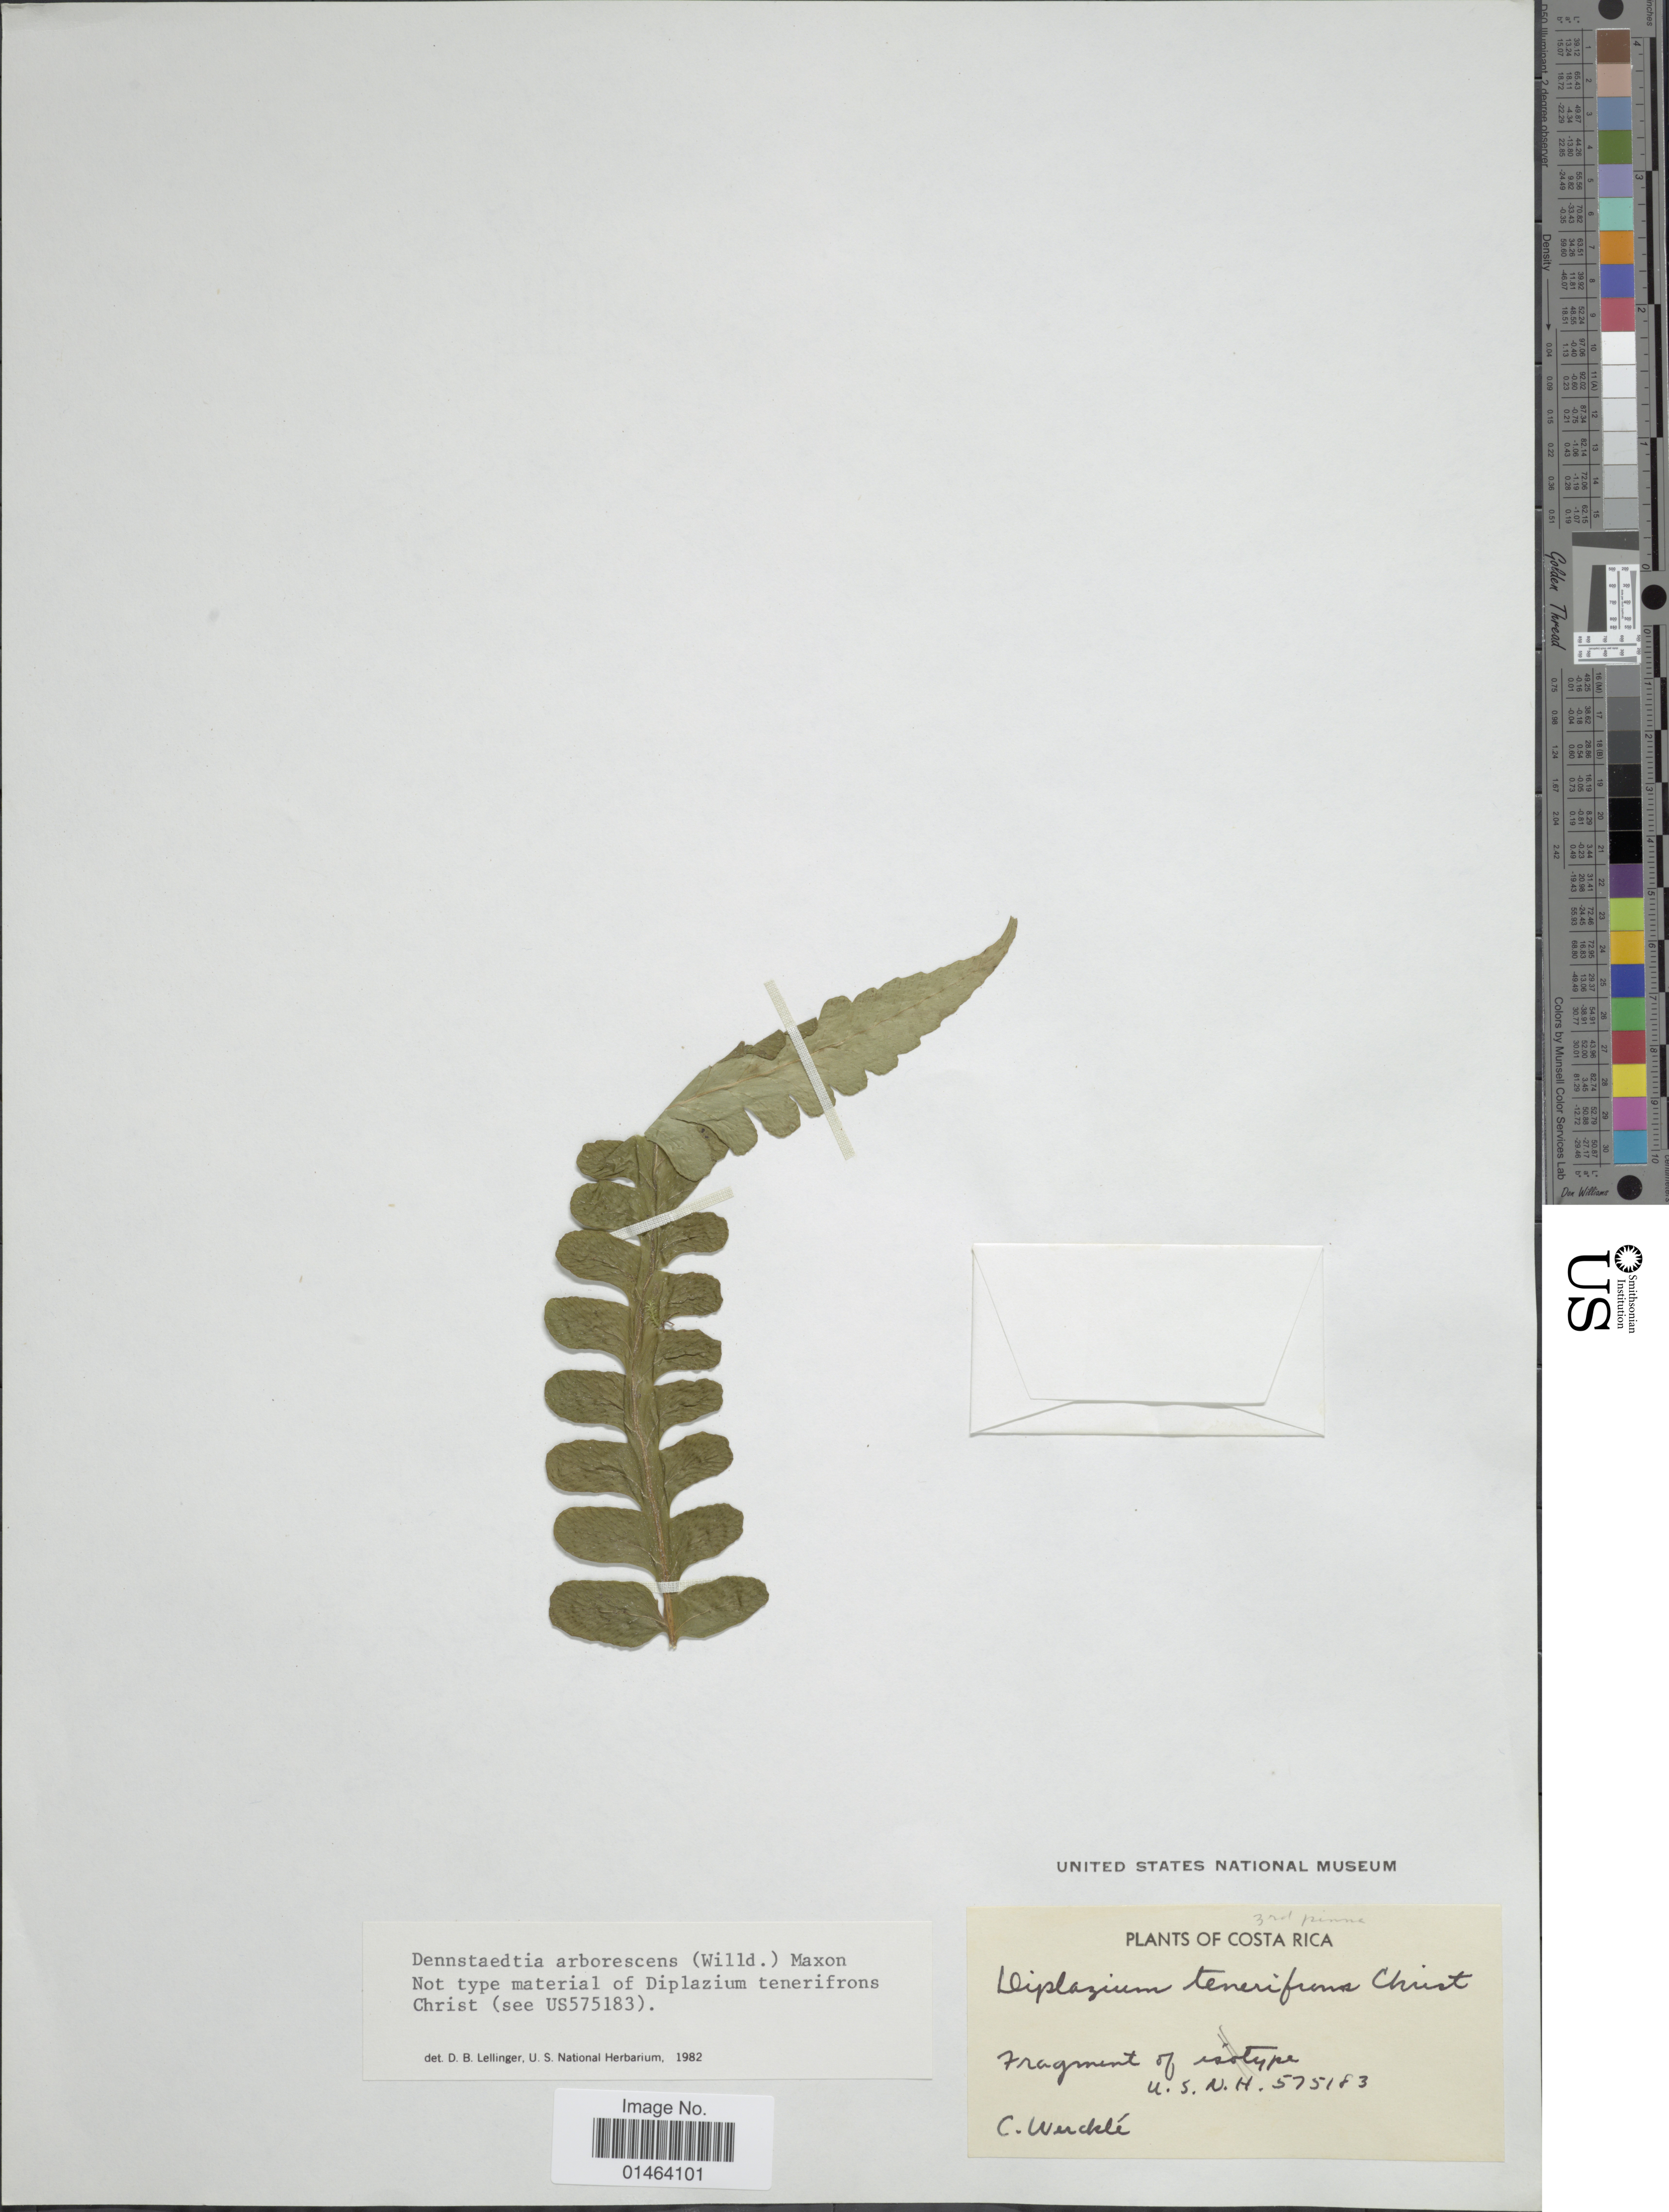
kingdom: Plantae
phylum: Tracheophyta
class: Polypodiopsida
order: Polypodiales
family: Dennstaedtiaceae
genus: Dennstaedtia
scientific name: Dennstaedtia coronata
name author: (Sodiro) C. Chr.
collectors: C. Wercklé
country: Costa Rica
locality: Costa Rica.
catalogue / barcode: US 575183